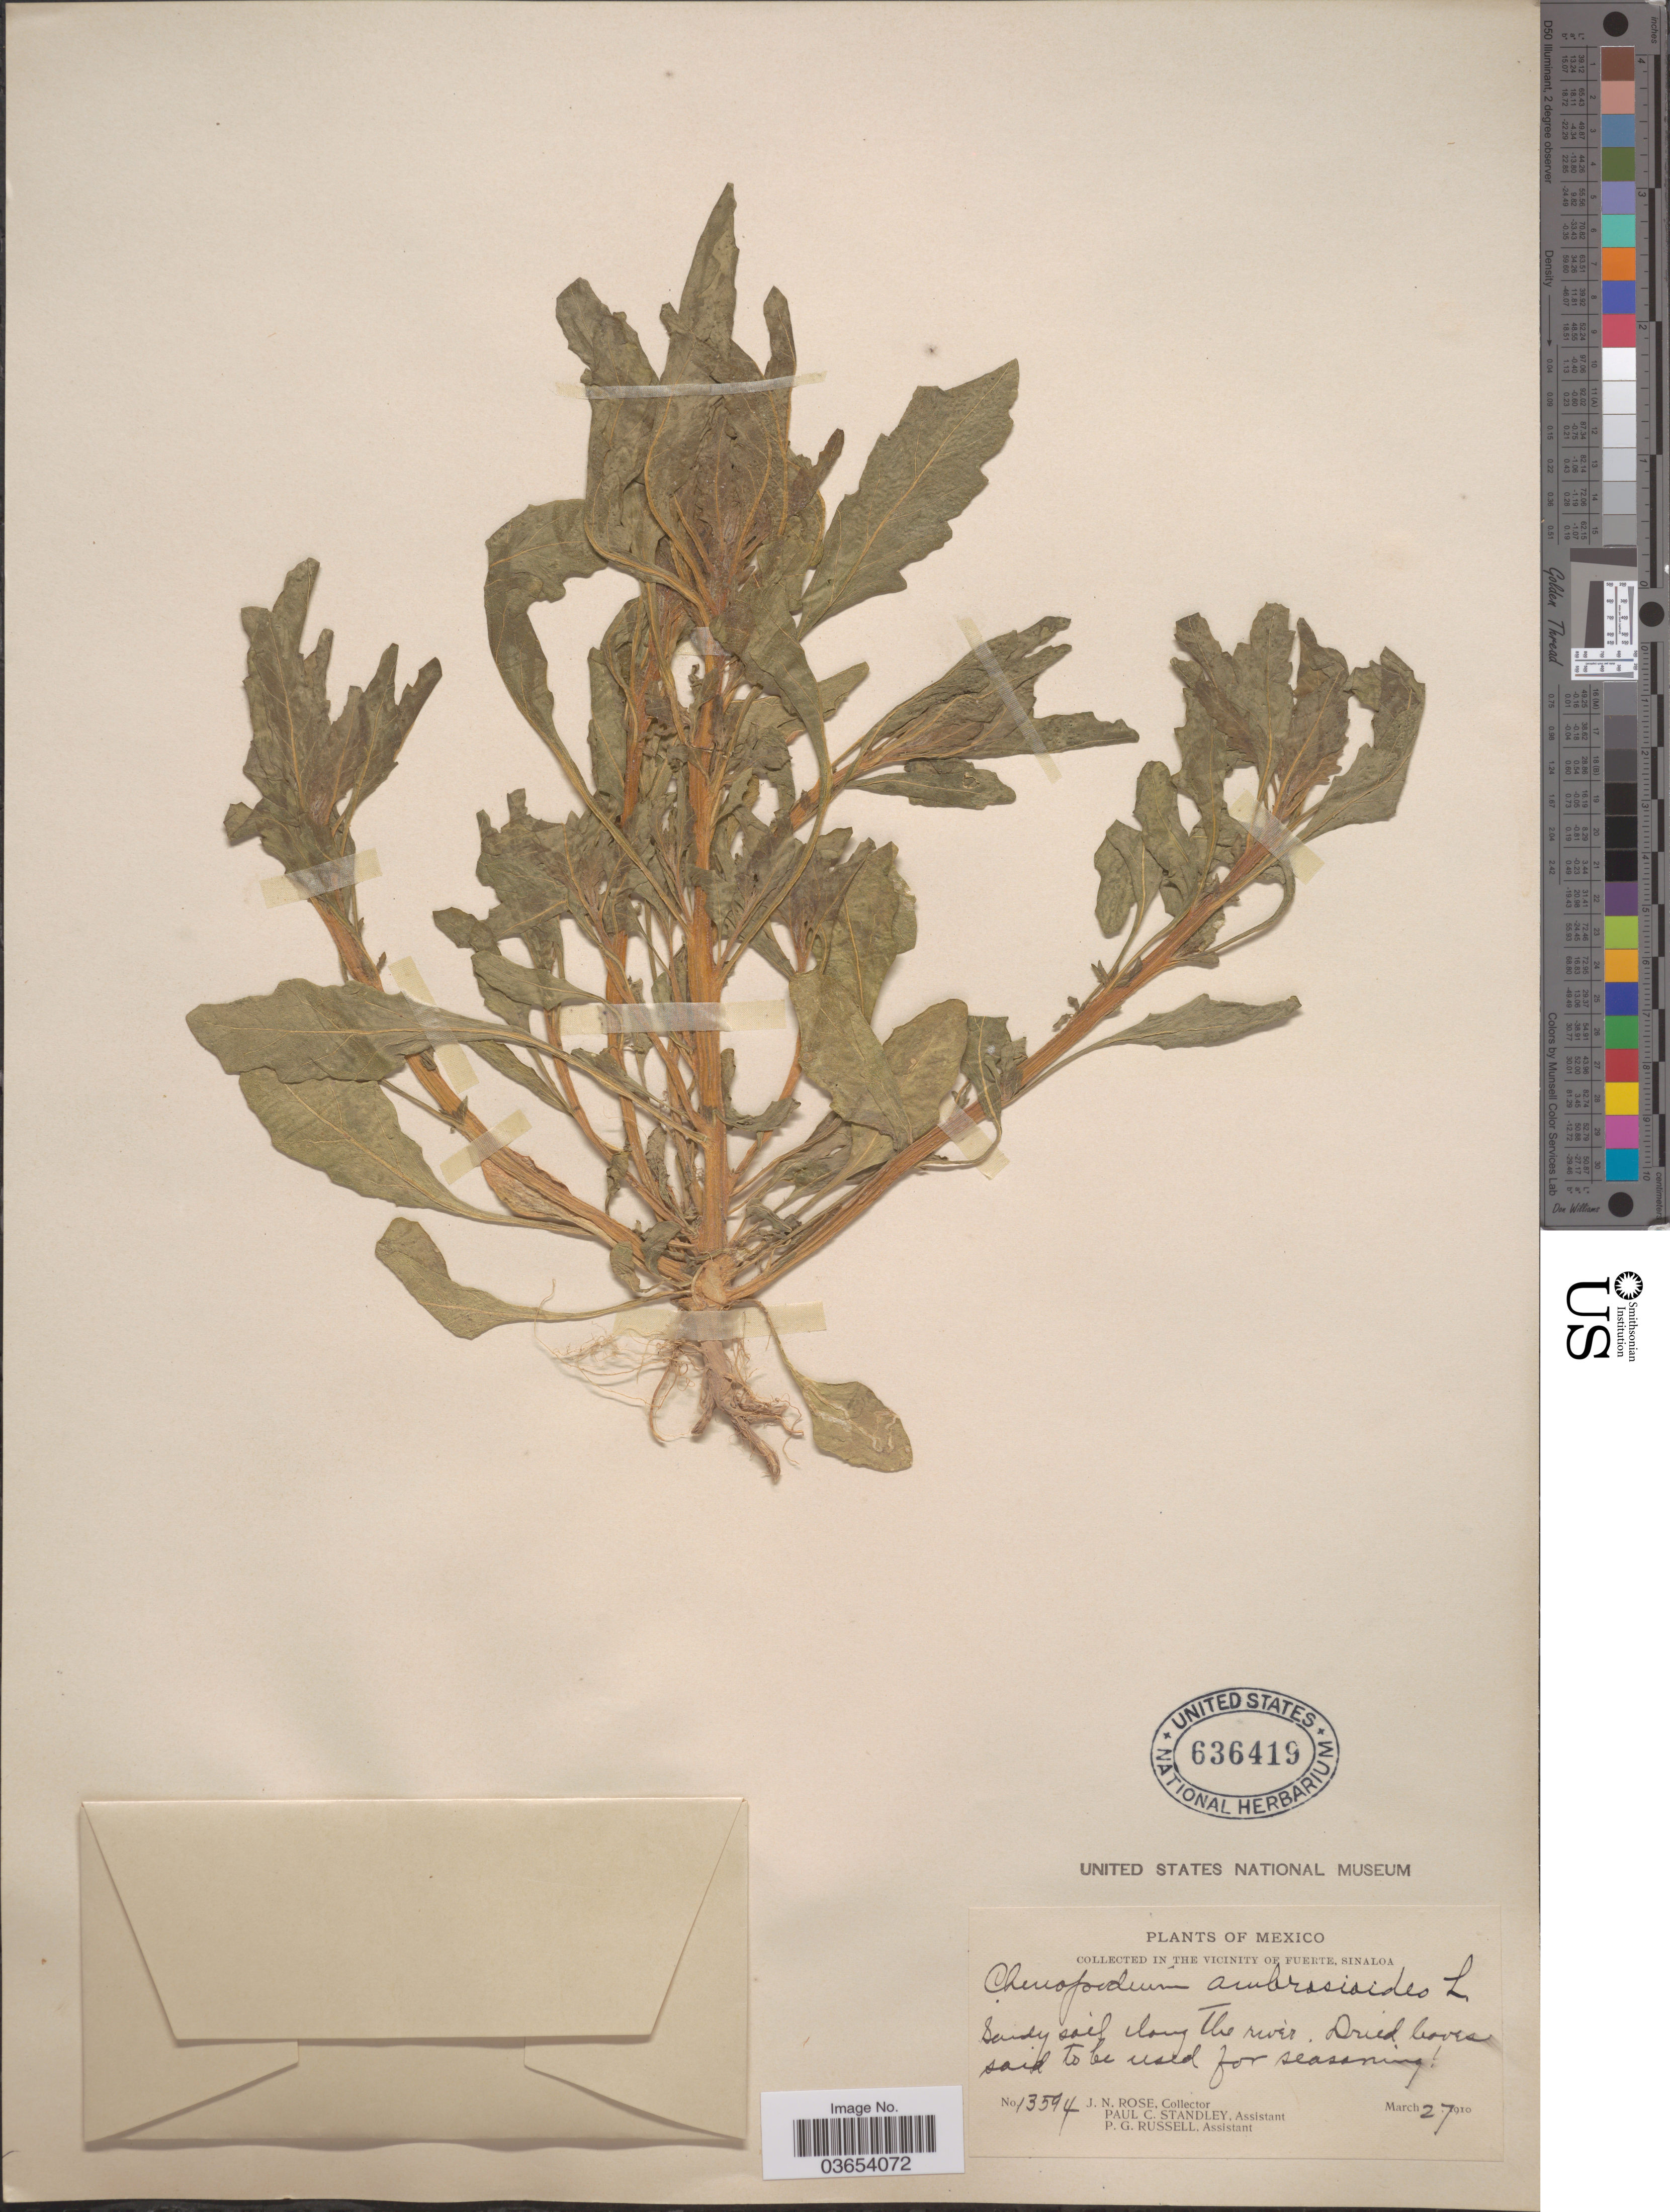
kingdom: Plantae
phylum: Tracheophyta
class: Magnoliopsida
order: Caryophyllales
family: Amaranthaceae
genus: Chenopodium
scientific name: Chenopodium ambrosioides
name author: L.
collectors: J. N. Rose, P. C. Standley & P. G. Russell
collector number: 13594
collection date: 1910-03-27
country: Mexico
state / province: Sinaloa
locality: In the Vicinity of Fuerte.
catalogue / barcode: US 636419